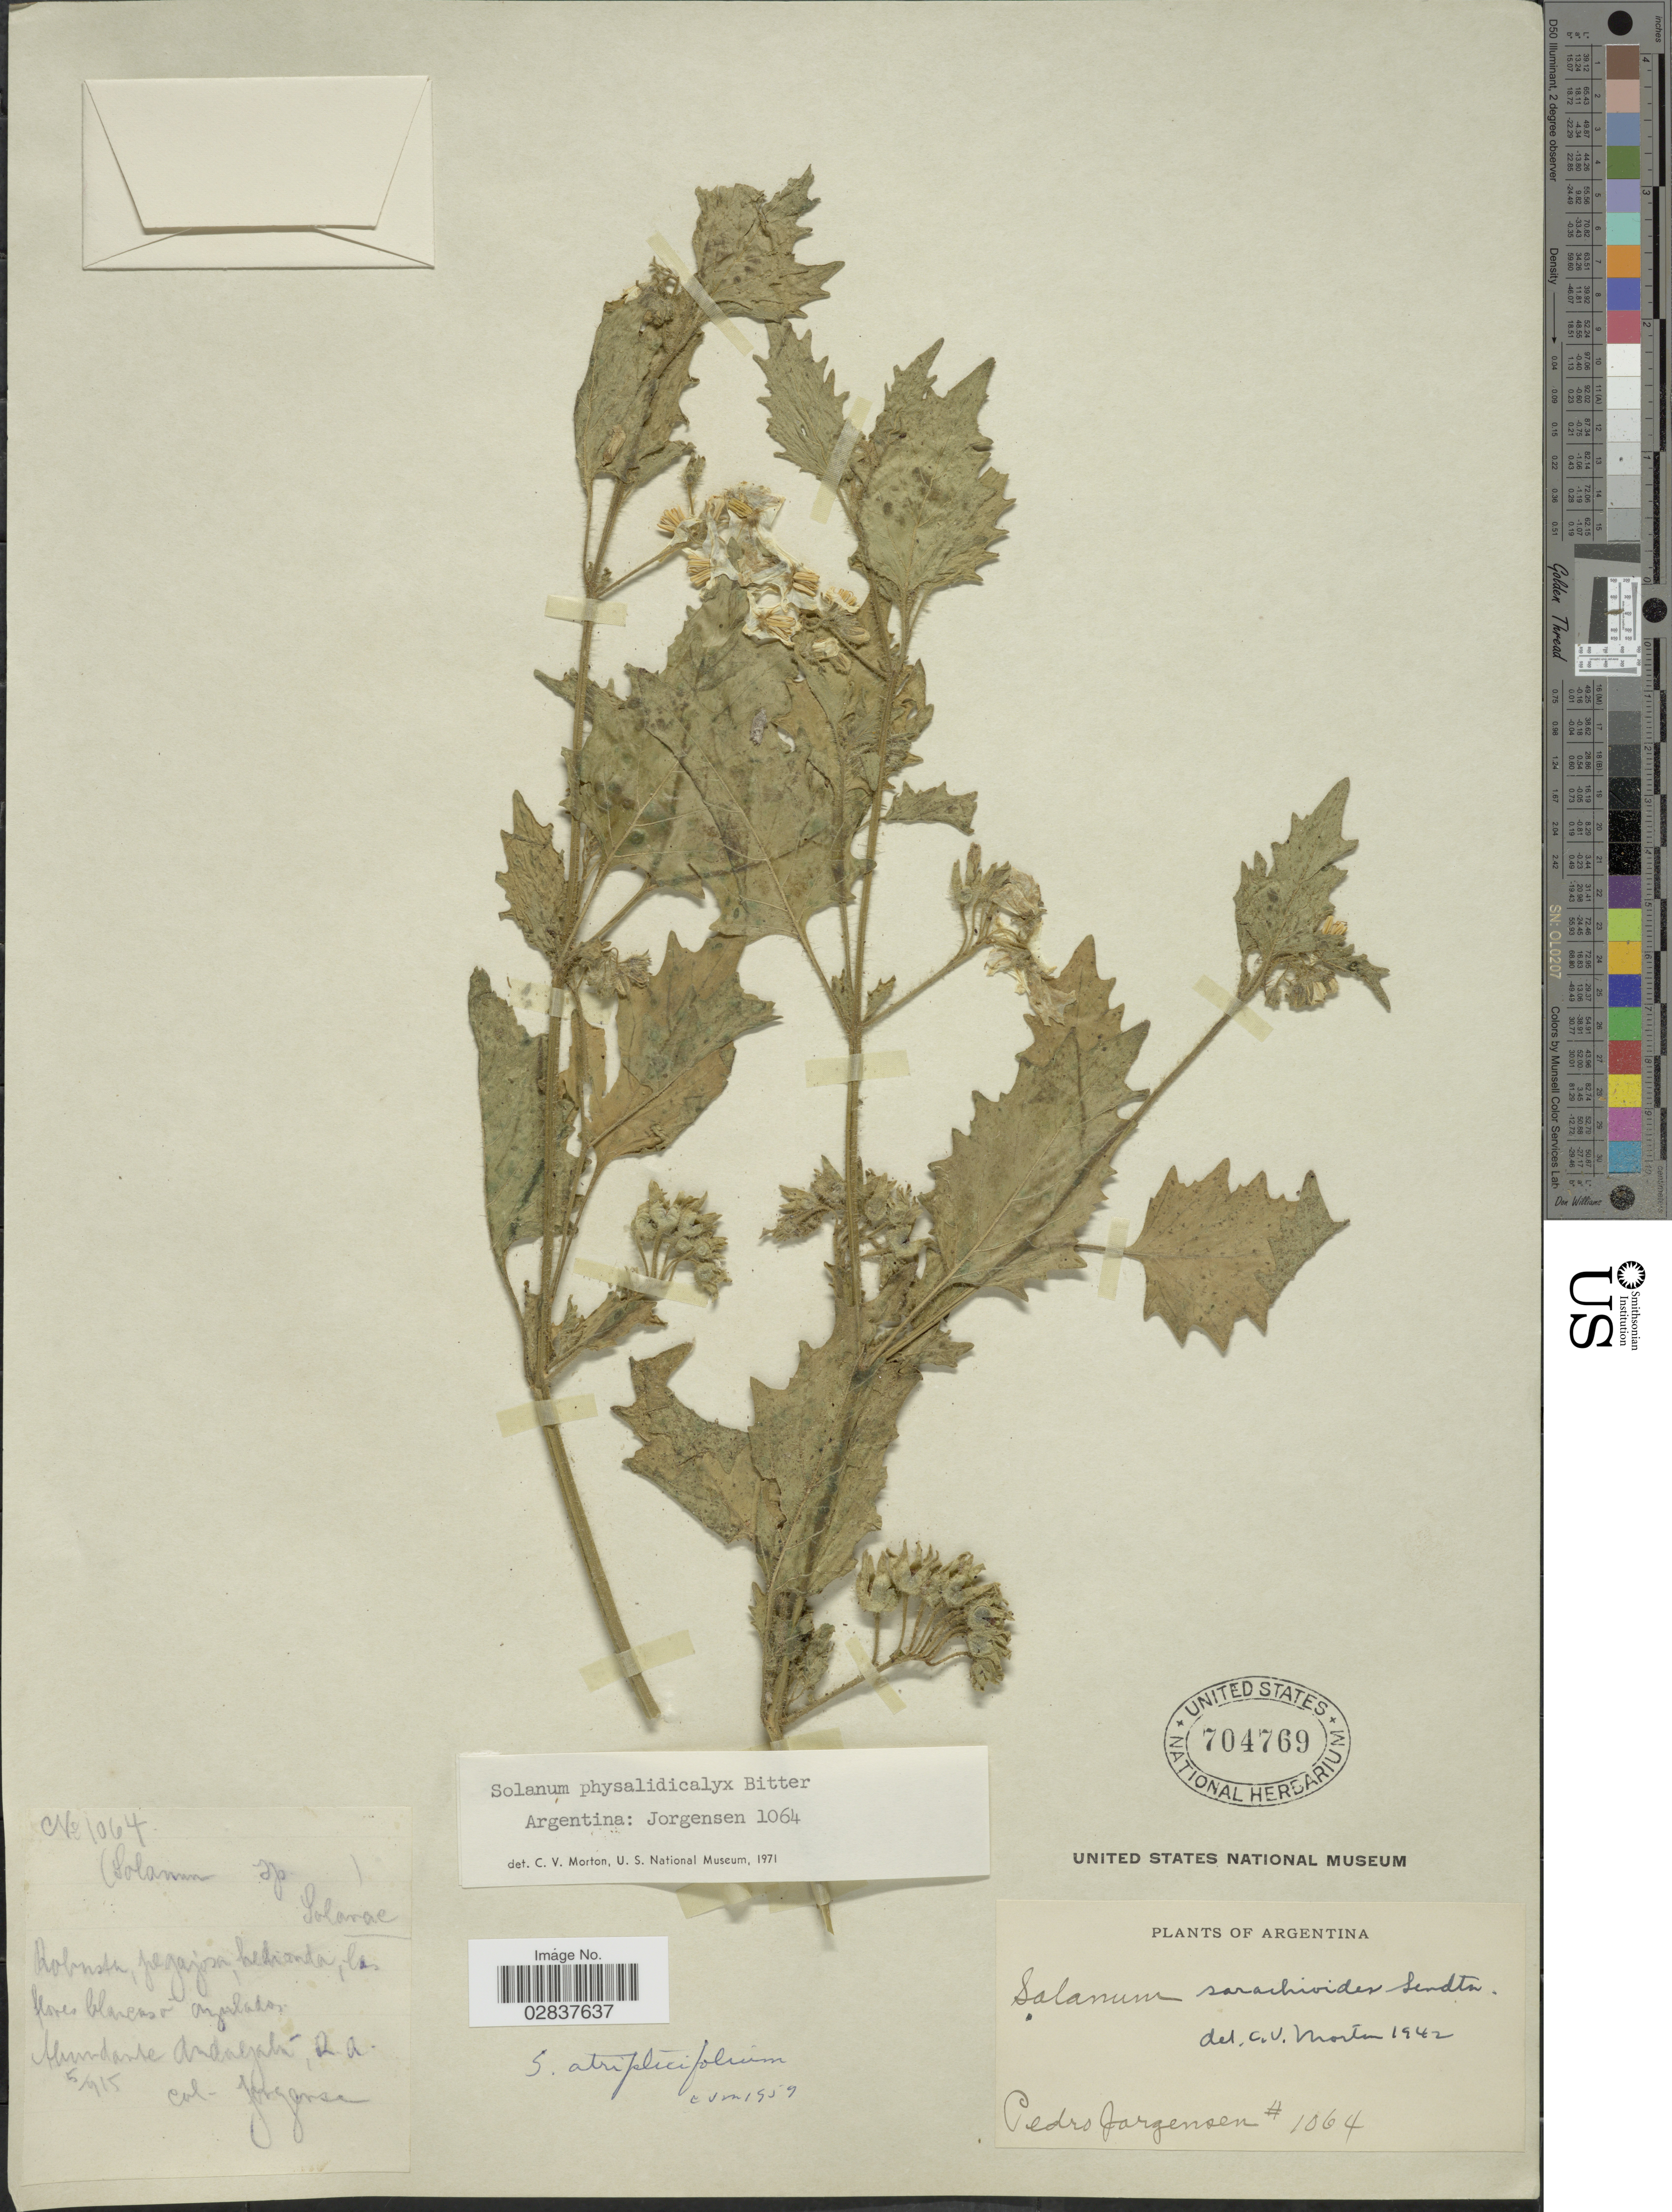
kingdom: Plantae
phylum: Tracheophyta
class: Magnoliopsida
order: Solanales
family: Solanaceae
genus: Solanum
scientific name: Solanum physalifolium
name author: Rusby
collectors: P. Jörgensen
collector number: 1064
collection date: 1915-05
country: Argentina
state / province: Catamarca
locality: Abundante Andalgalá, R.A.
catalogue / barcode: US 704769